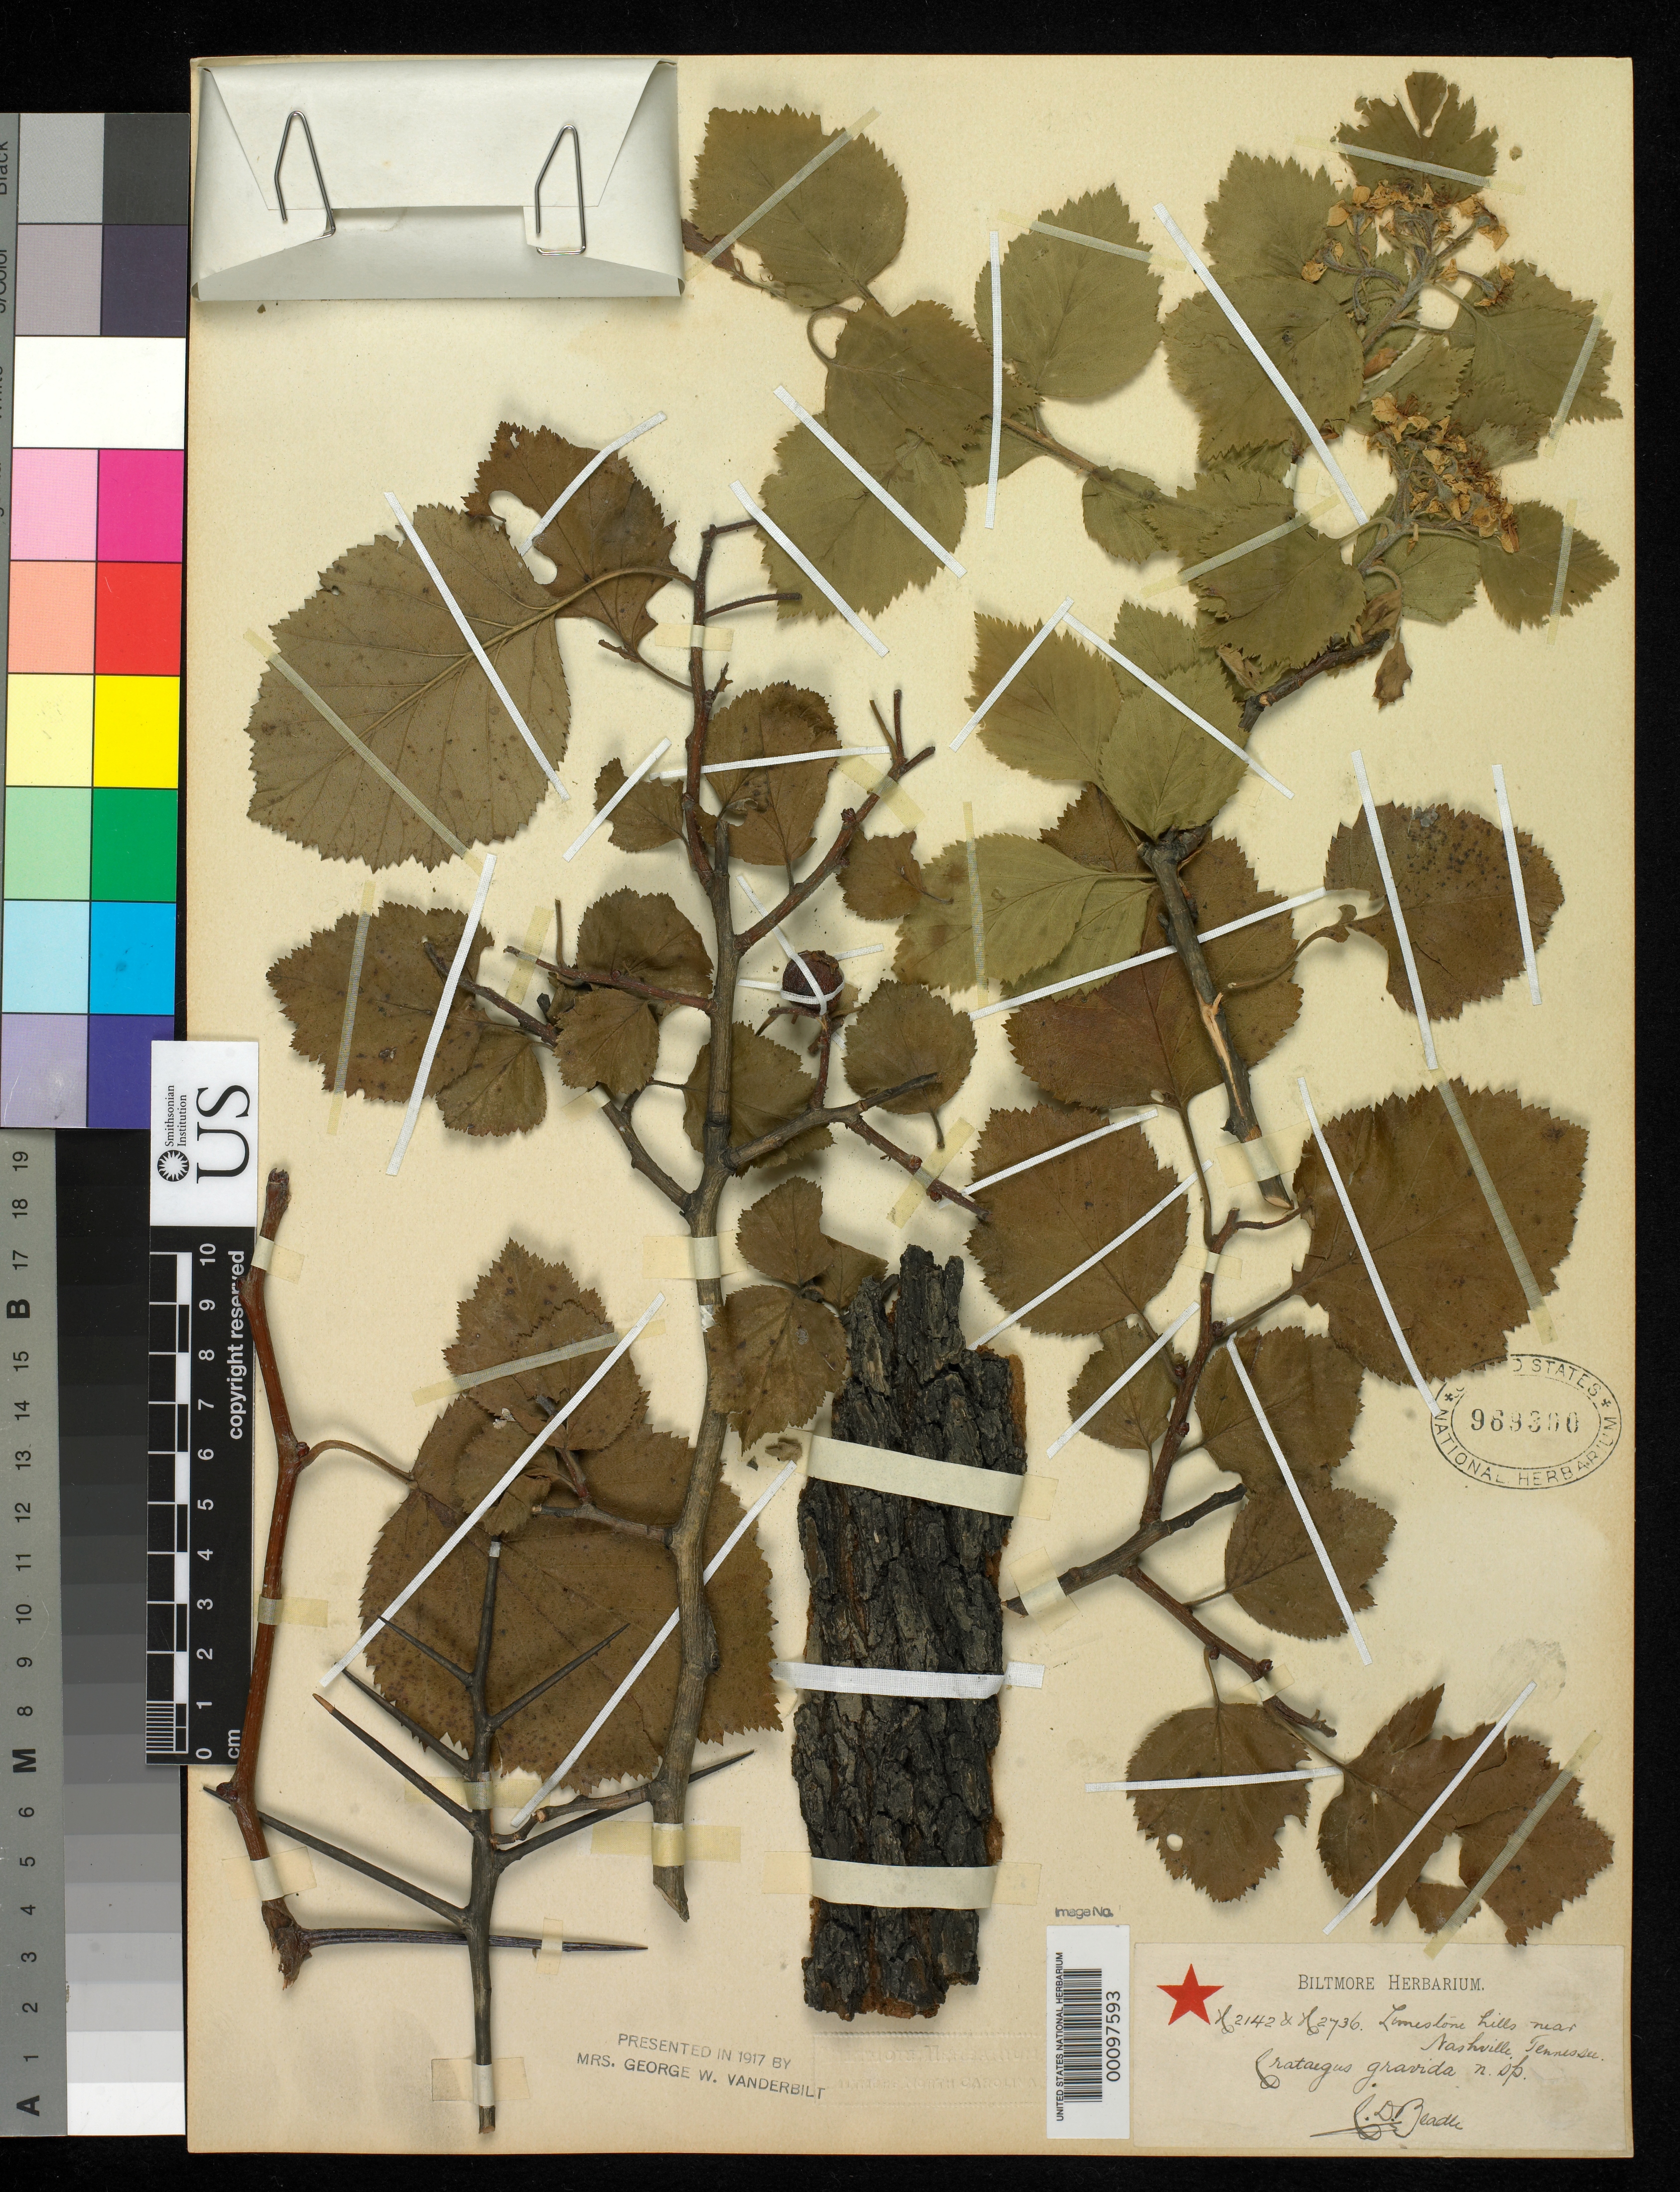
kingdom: Plantae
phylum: Tracheophyta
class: Magnoliopsida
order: Rosales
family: Rosaceae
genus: Crataegus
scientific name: Crataegus gravida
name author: Beadle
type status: Syntype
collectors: ex herb. Biltmore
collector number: H 2142 / H 2736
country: United States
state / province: Tennessee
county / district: Davidson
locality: Near Nashville.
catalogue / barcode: US 969300